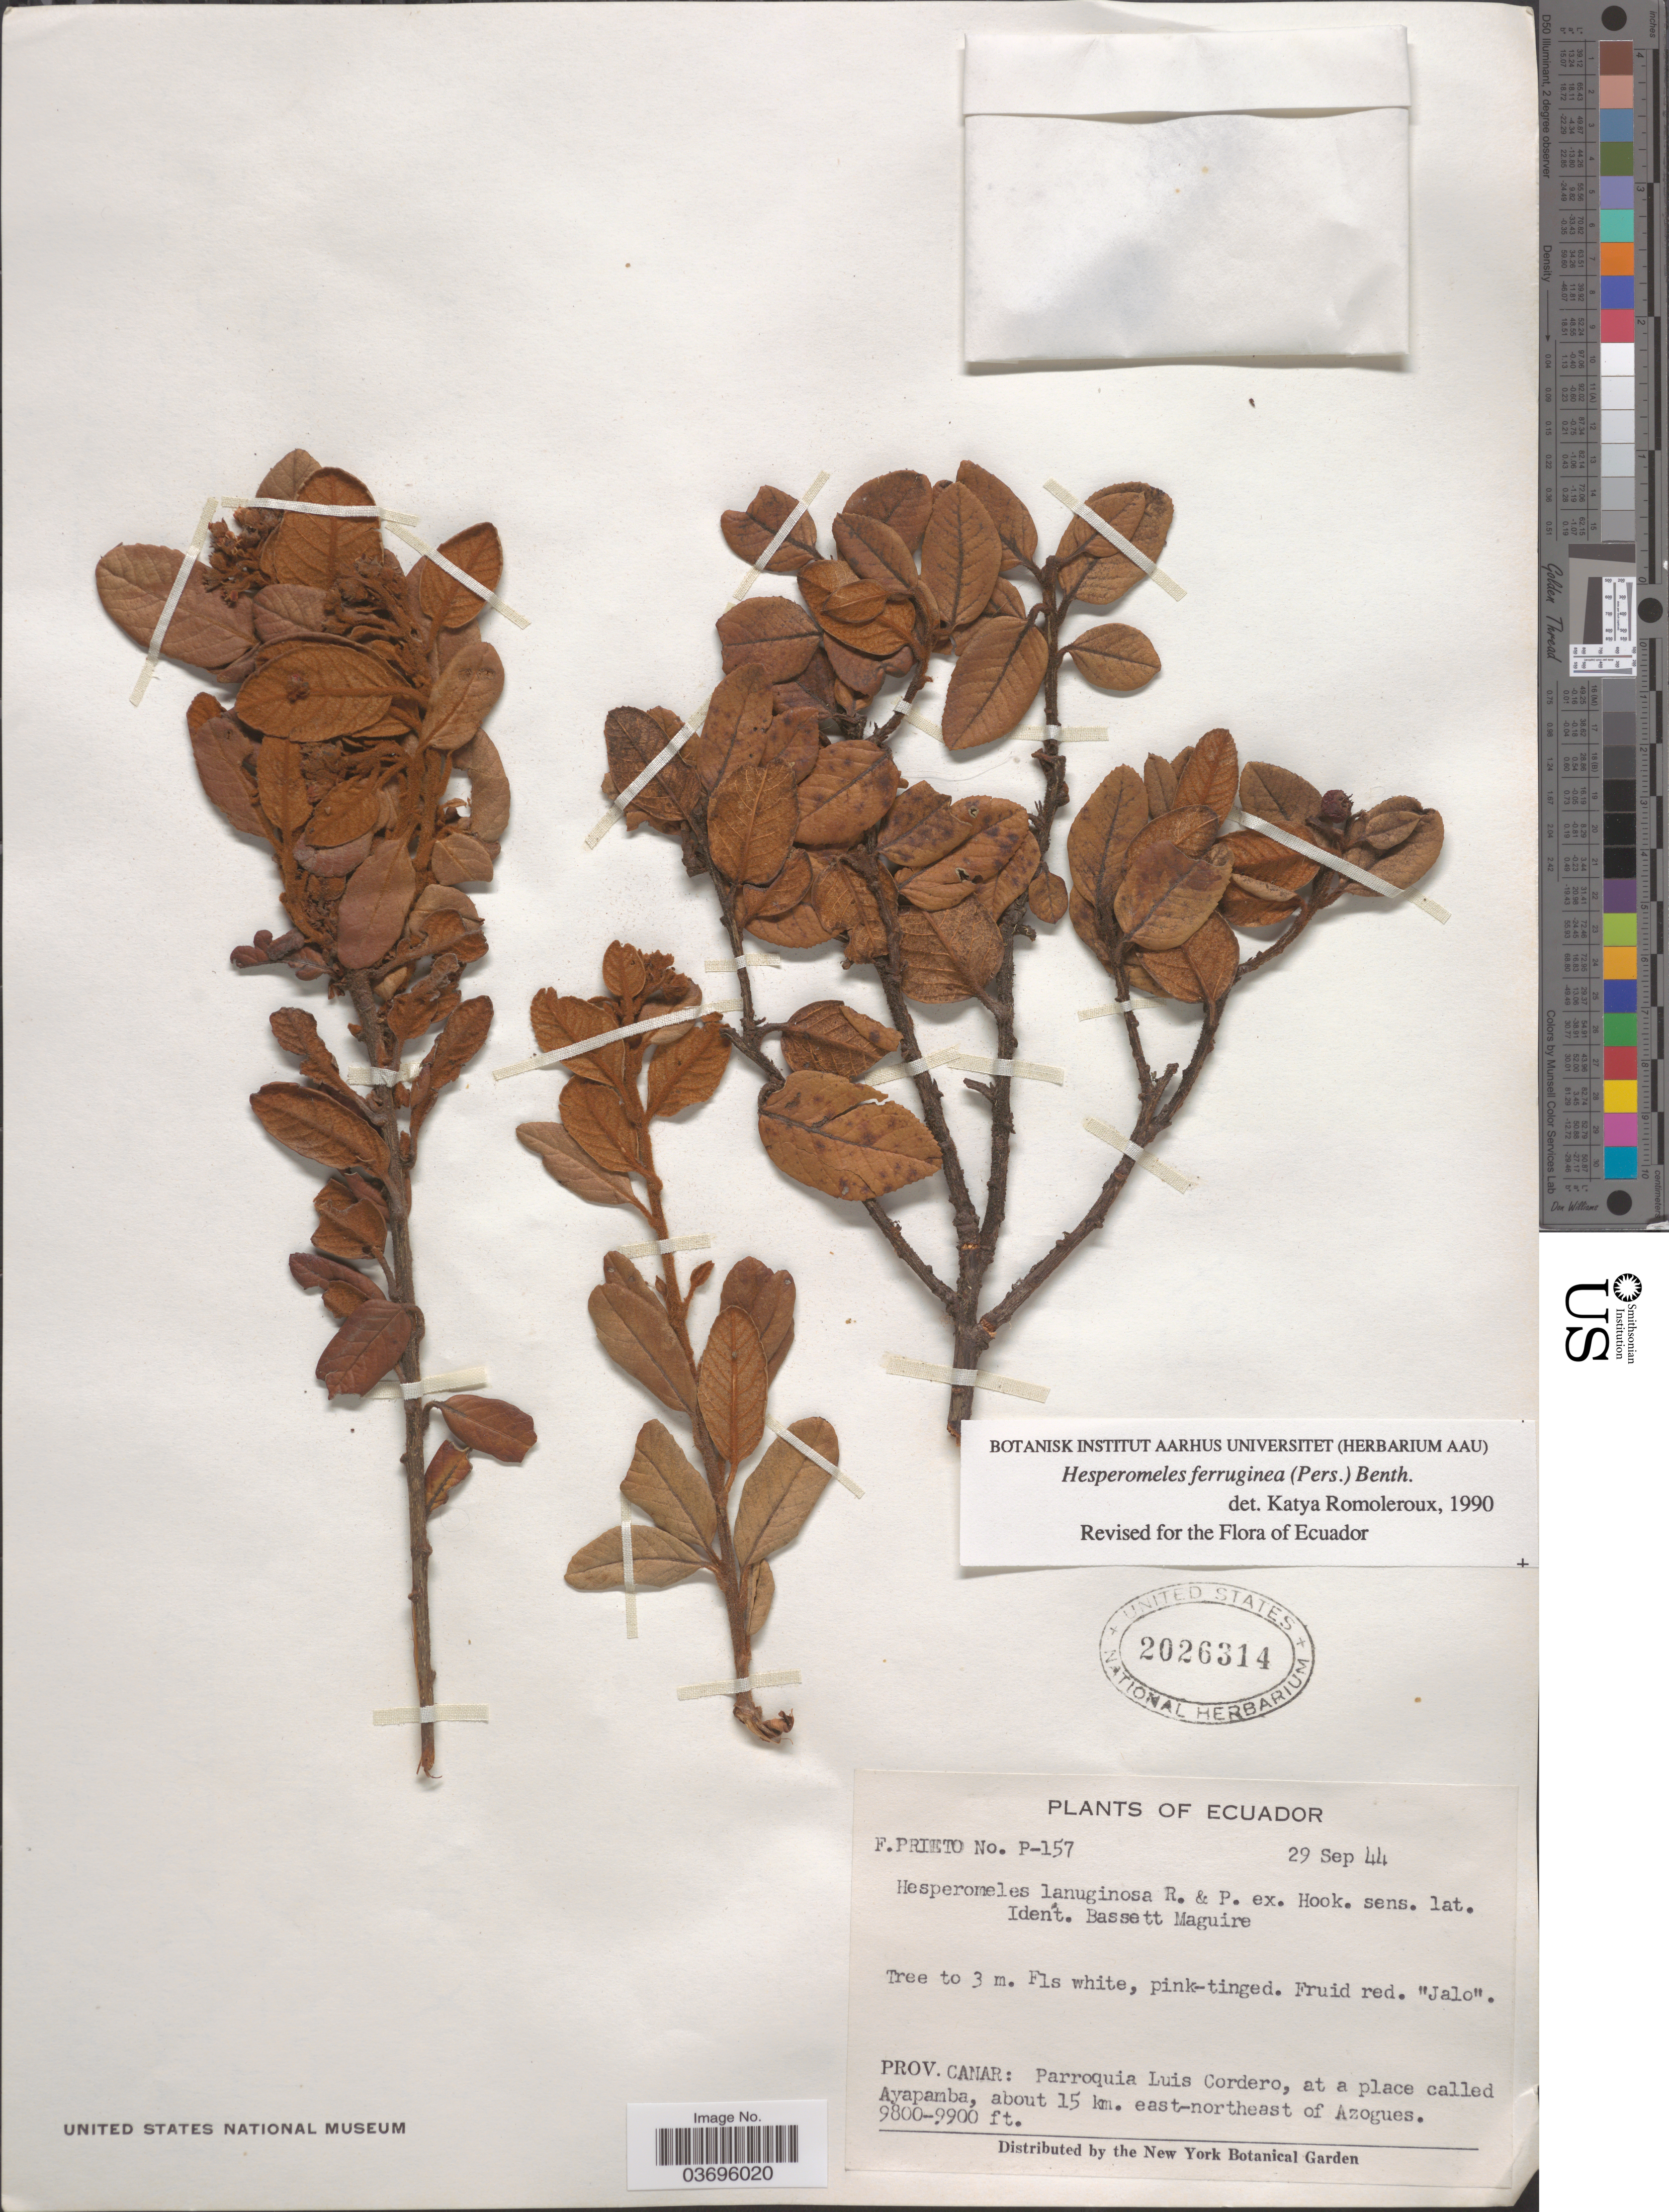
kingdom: Plantae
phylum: Tracheophyta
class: Magnoliopsida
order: Rosales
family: Rosaceae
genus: Hesperomeles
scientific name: Hesperomeles ferruginea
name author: (Juss. ex Pers.) Benth.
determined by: Romoleroux, K.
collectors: F. Prieto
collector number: P-157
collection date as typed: Transcribed d/m/y: 29/9/44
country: Ecuador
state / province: Cañar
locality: Parroquia Luis Cordero, at a place called Ayapamba, about 15 km. east-northeast of Azogues.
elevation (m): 2987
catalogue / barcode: US 2026314